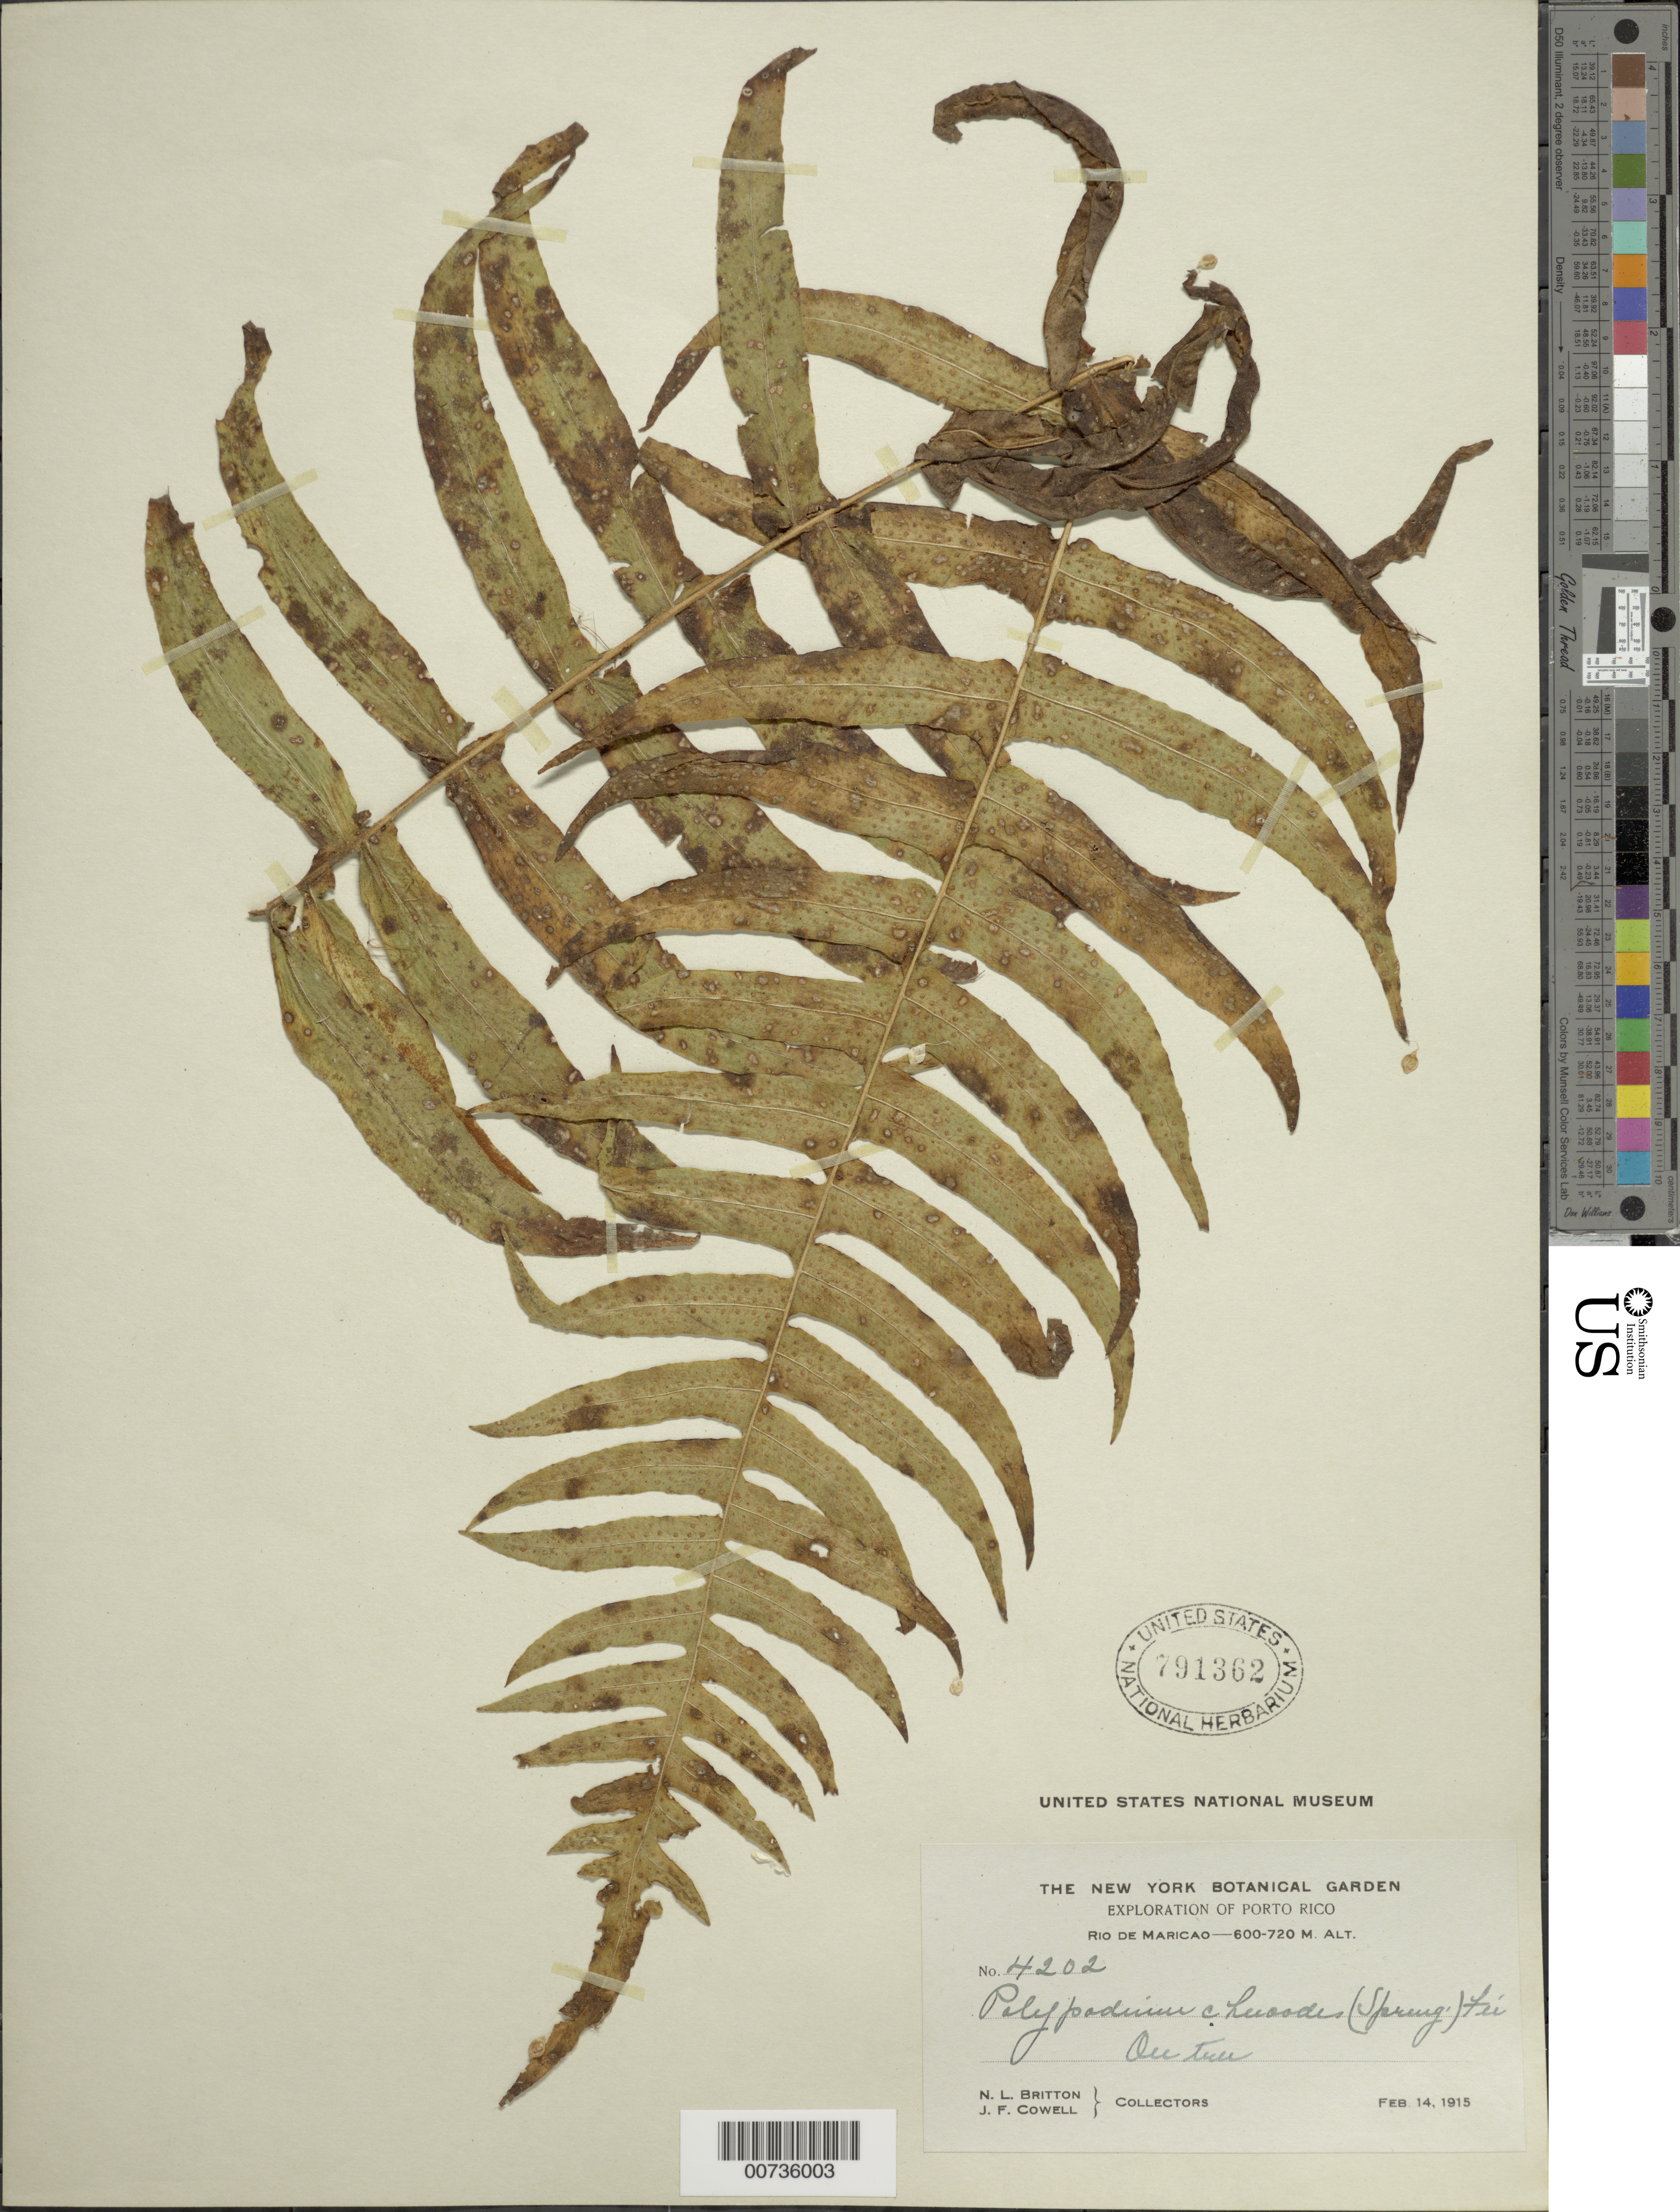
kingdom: Plantae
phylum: Tracheophyta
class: Polypodiopsida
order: Polypodiales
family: Polypodiaceae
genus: Serpocaulon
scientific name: Serpocaulon dissimile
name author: (L.) A.R. Sm.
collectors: N. Britton & J. F. Cowell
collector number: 4202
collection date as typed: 14 Feb 1915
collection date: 1915-02-14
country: Puerto Rico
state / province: Maricao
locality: Río Maricao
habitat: On tree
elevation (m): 600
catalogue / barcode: US 791362